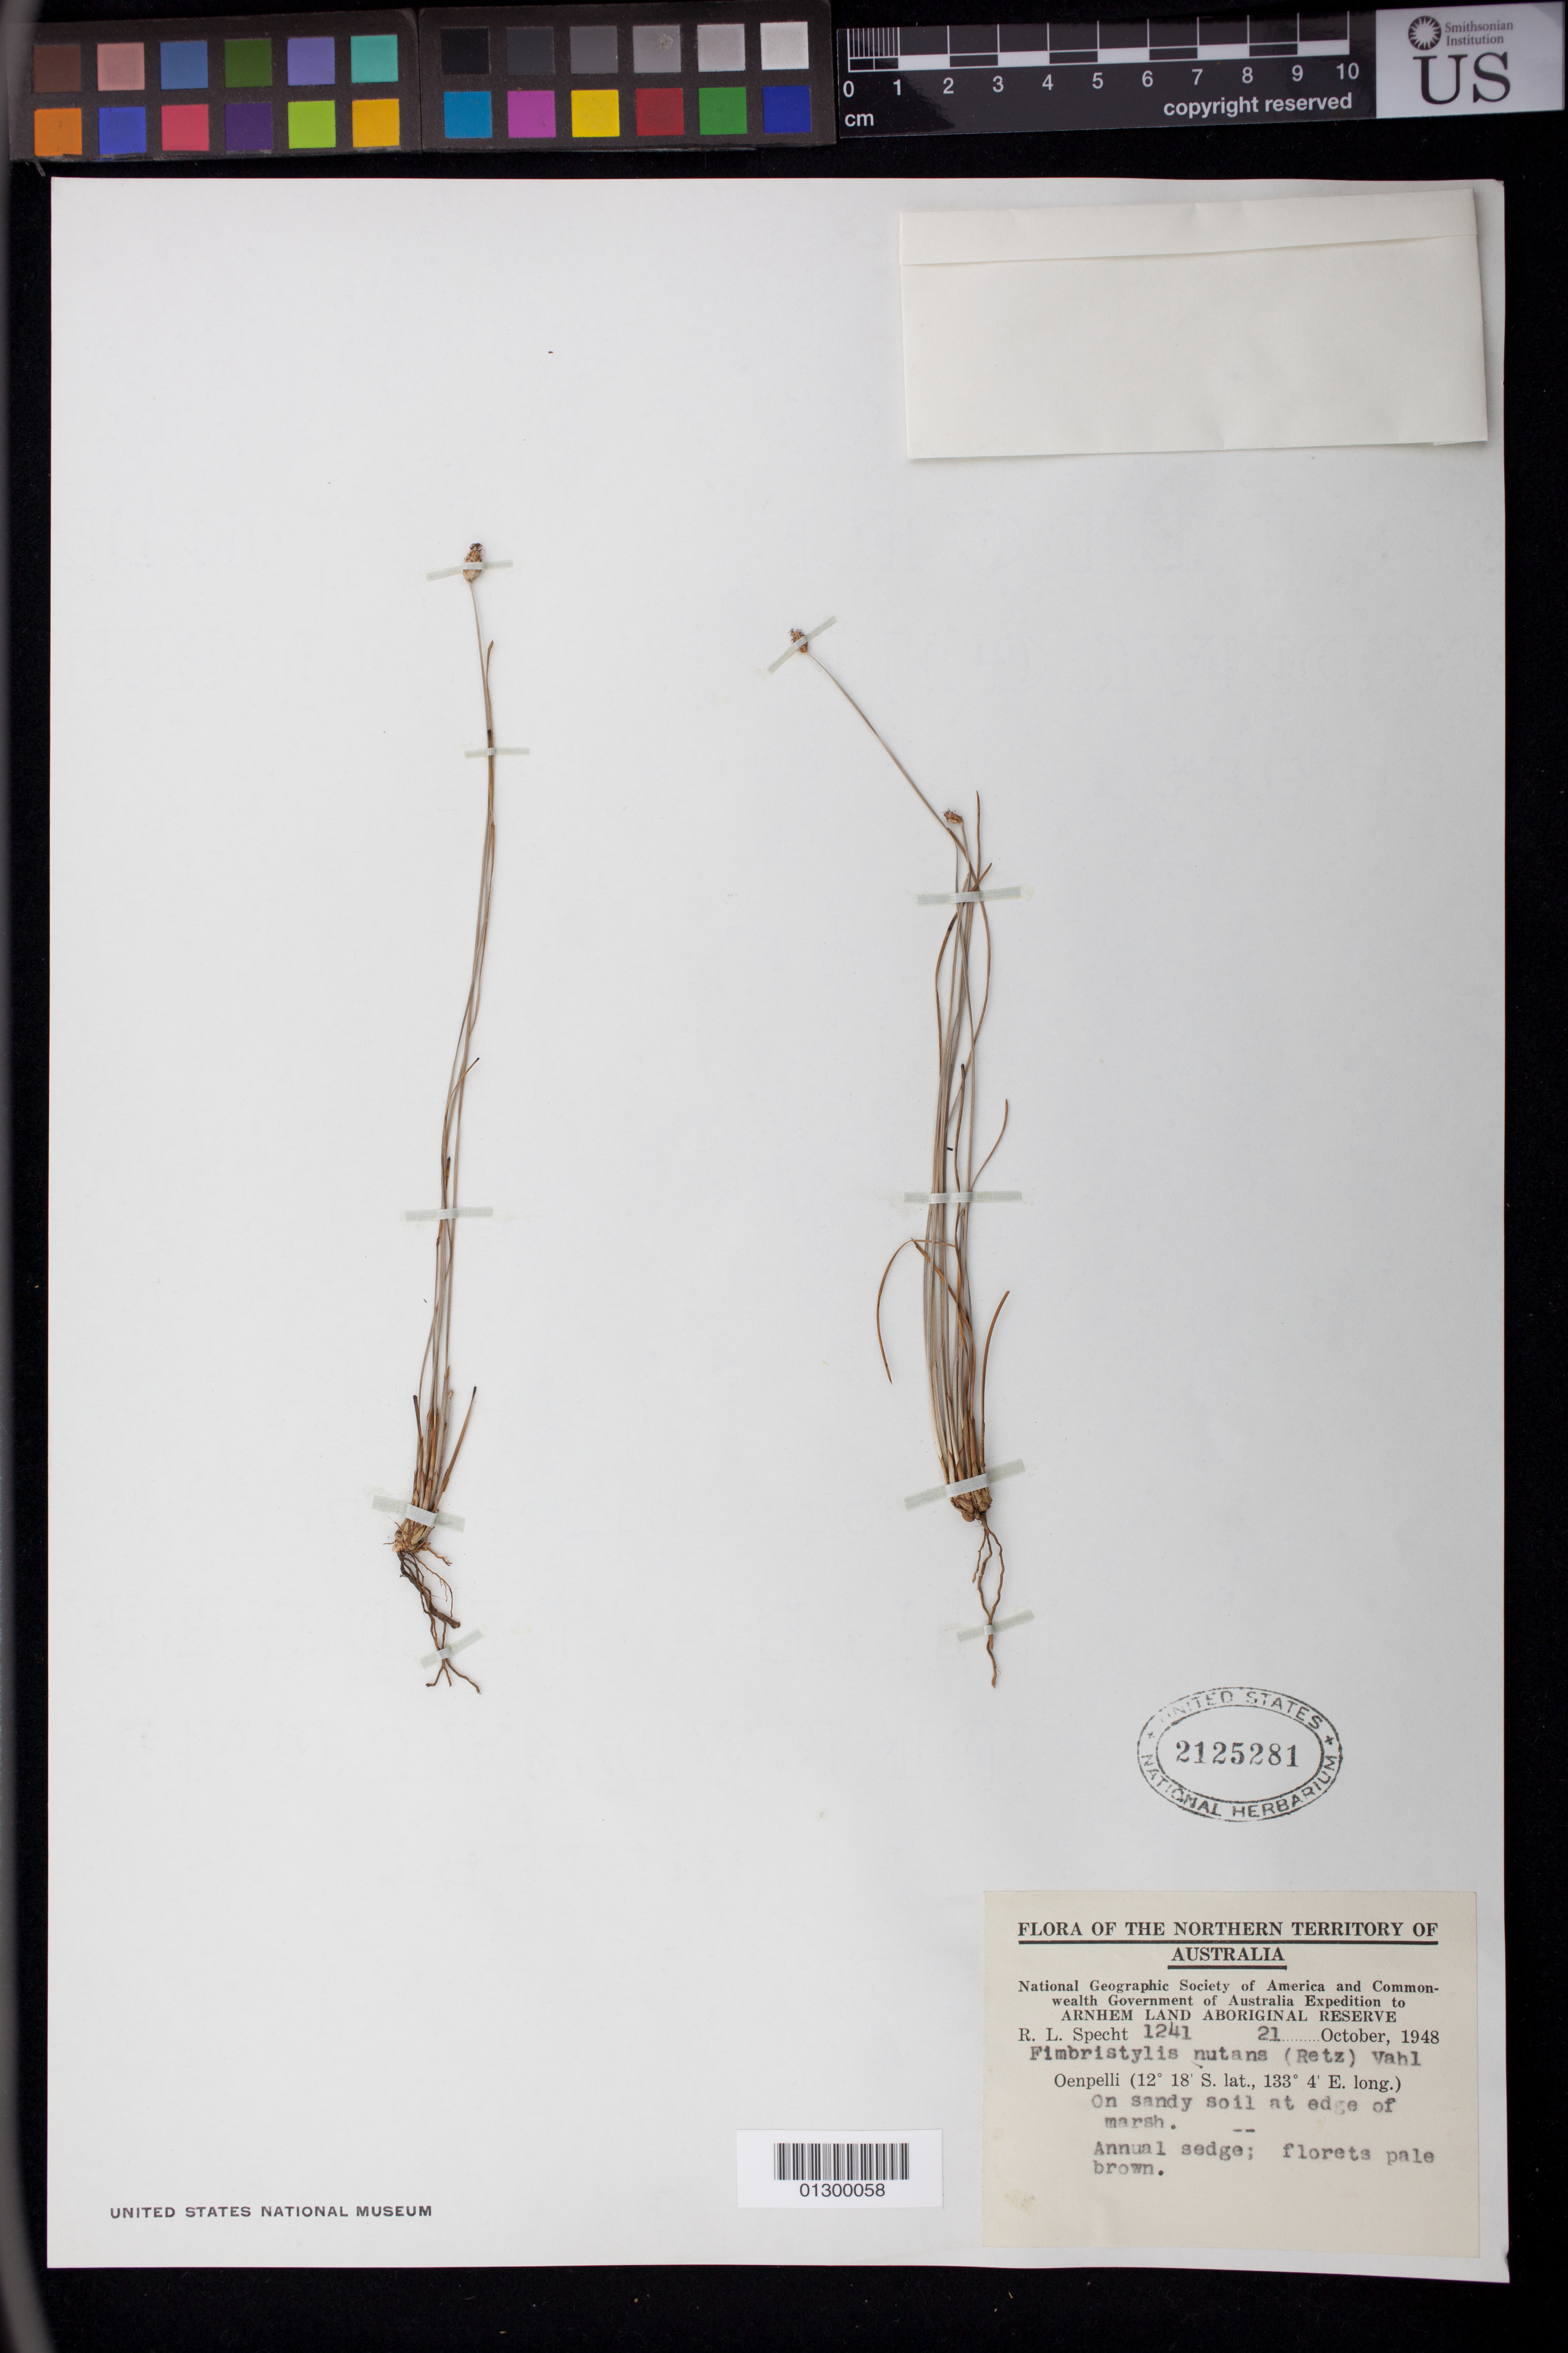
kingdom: Plantae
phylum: Tracheophyta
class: Liliopsida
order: Poales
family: Cyperaceae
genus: Fimbristylis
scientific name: Fimbristylis nutans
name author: (Retz.) Vahl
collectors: R. L. Specht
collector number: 1241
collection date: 1948-10-21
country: Australia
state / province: Northern Territory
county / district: West Arnhem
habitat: On sandy soil at edge of marsh.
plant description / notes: Annual sedge; florets pale brown.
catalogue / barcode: US 2125281